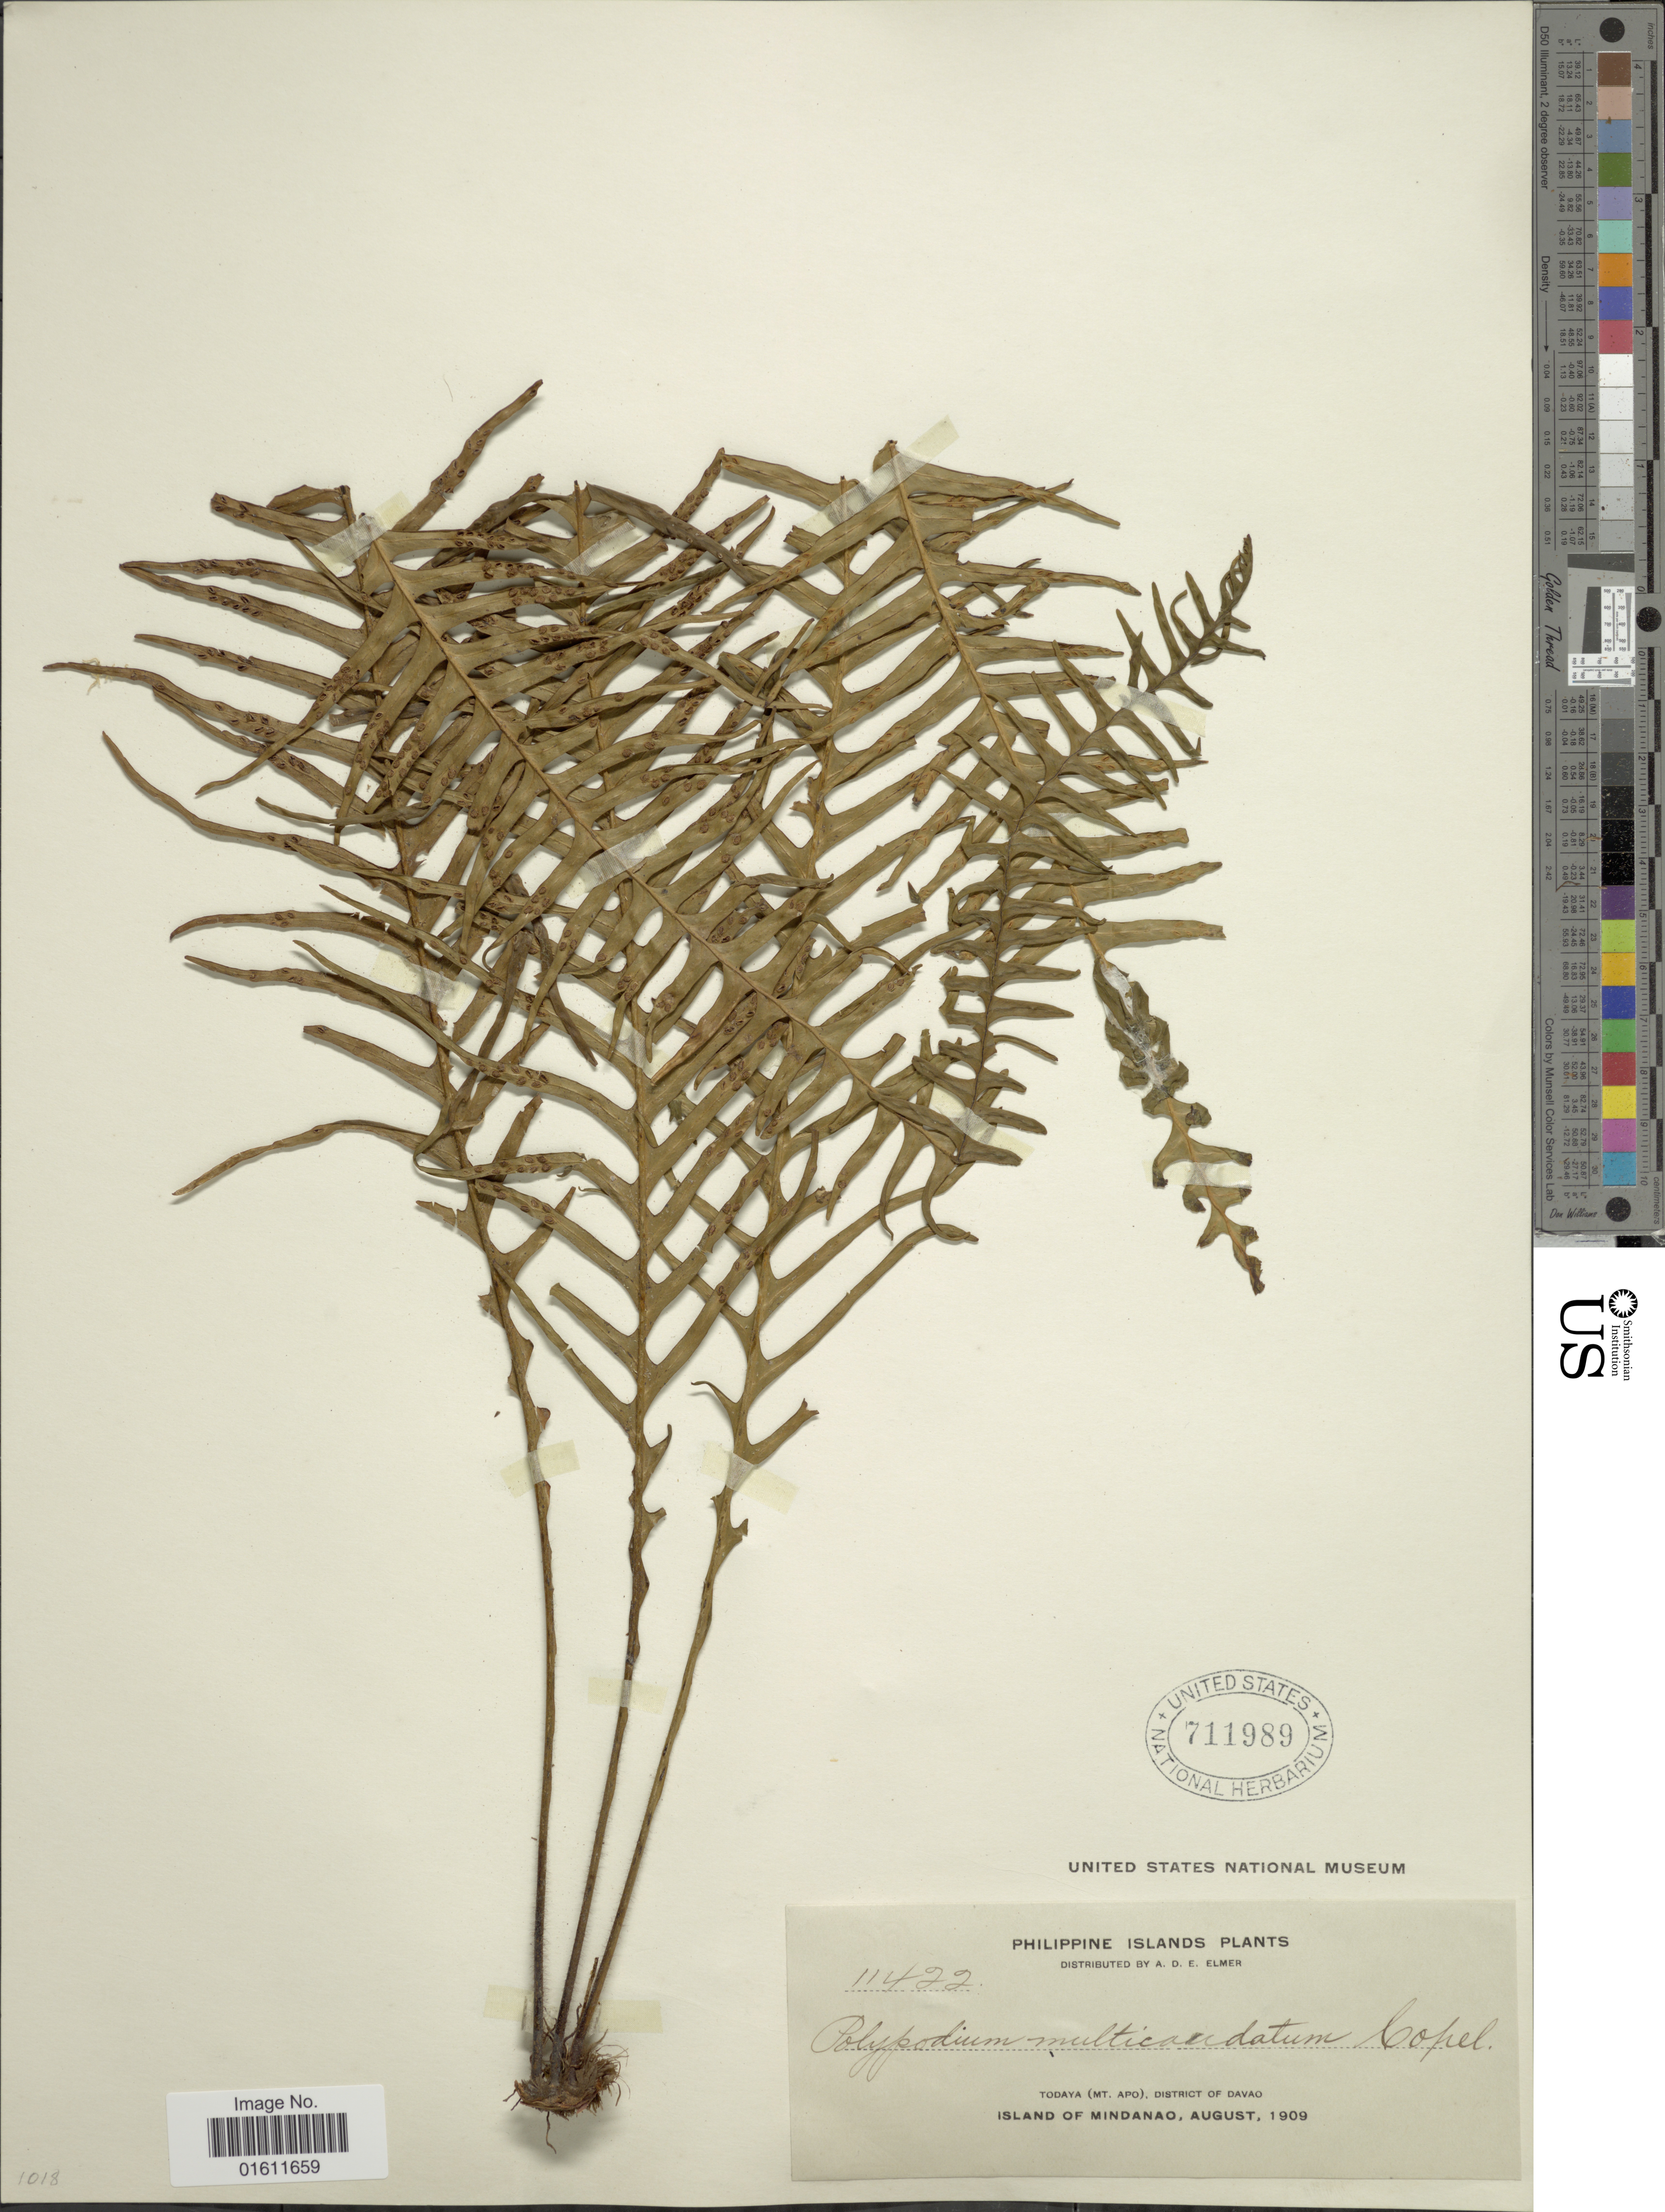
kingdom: Plantae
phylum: Tracheophyta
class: Polypodiopsida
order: Polypodiales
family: Polypodiaceae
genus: Prosaptia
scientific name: Prosaptia multicaudata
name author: (Copel.) Parris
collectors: A. D. E. Elmer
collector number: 11422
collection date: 1909-08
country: Philippines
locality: Todaya (Mt. Apo), District of Davao, Island of Mindanao.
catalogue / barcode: US 711989